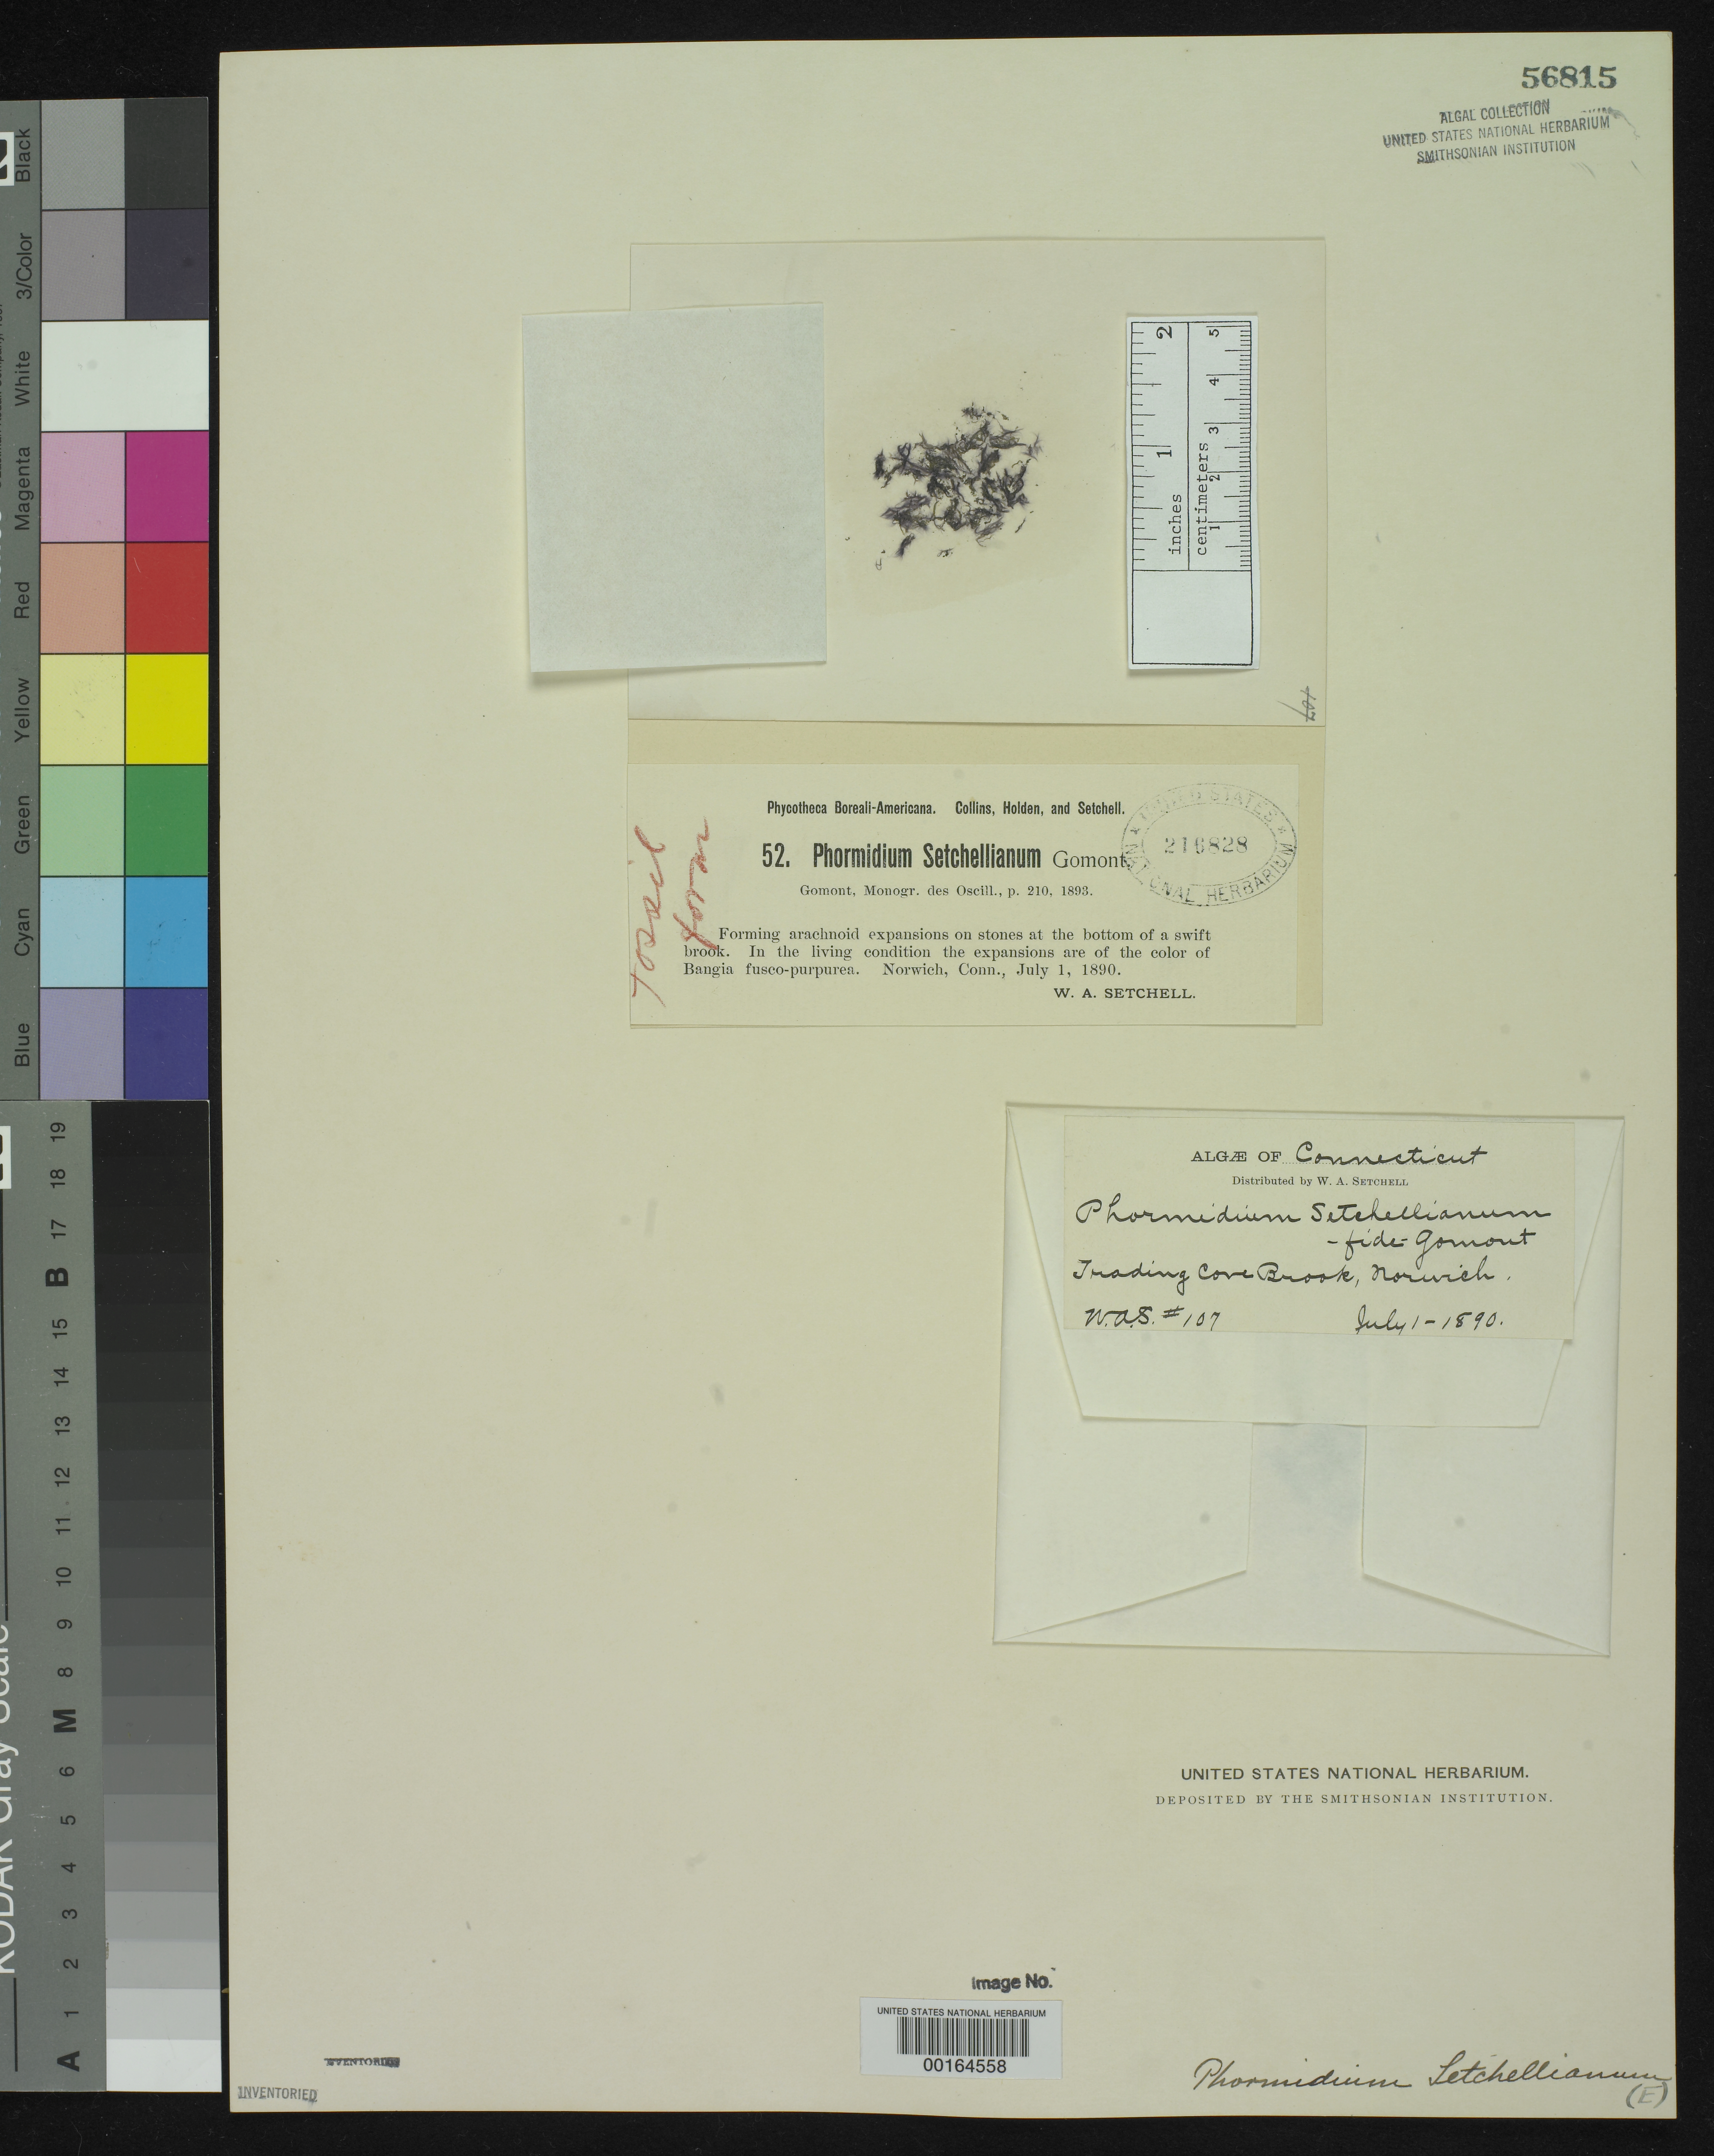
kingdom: Bacteria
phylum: Cyanobacteria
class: Cyanobacteriia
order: Cyanobacteriales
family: Oscillatoriaceae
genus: Phormidium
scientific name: Phormidium setchellianum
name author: Gomont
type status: Isotype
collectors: W. Setchell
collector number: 107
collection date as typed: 01 Jul 1890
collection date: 1890-07-01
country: United States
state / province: Connecticut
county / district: New London County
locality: Norwich, Trading Cove Brook.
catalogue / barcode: US 56815